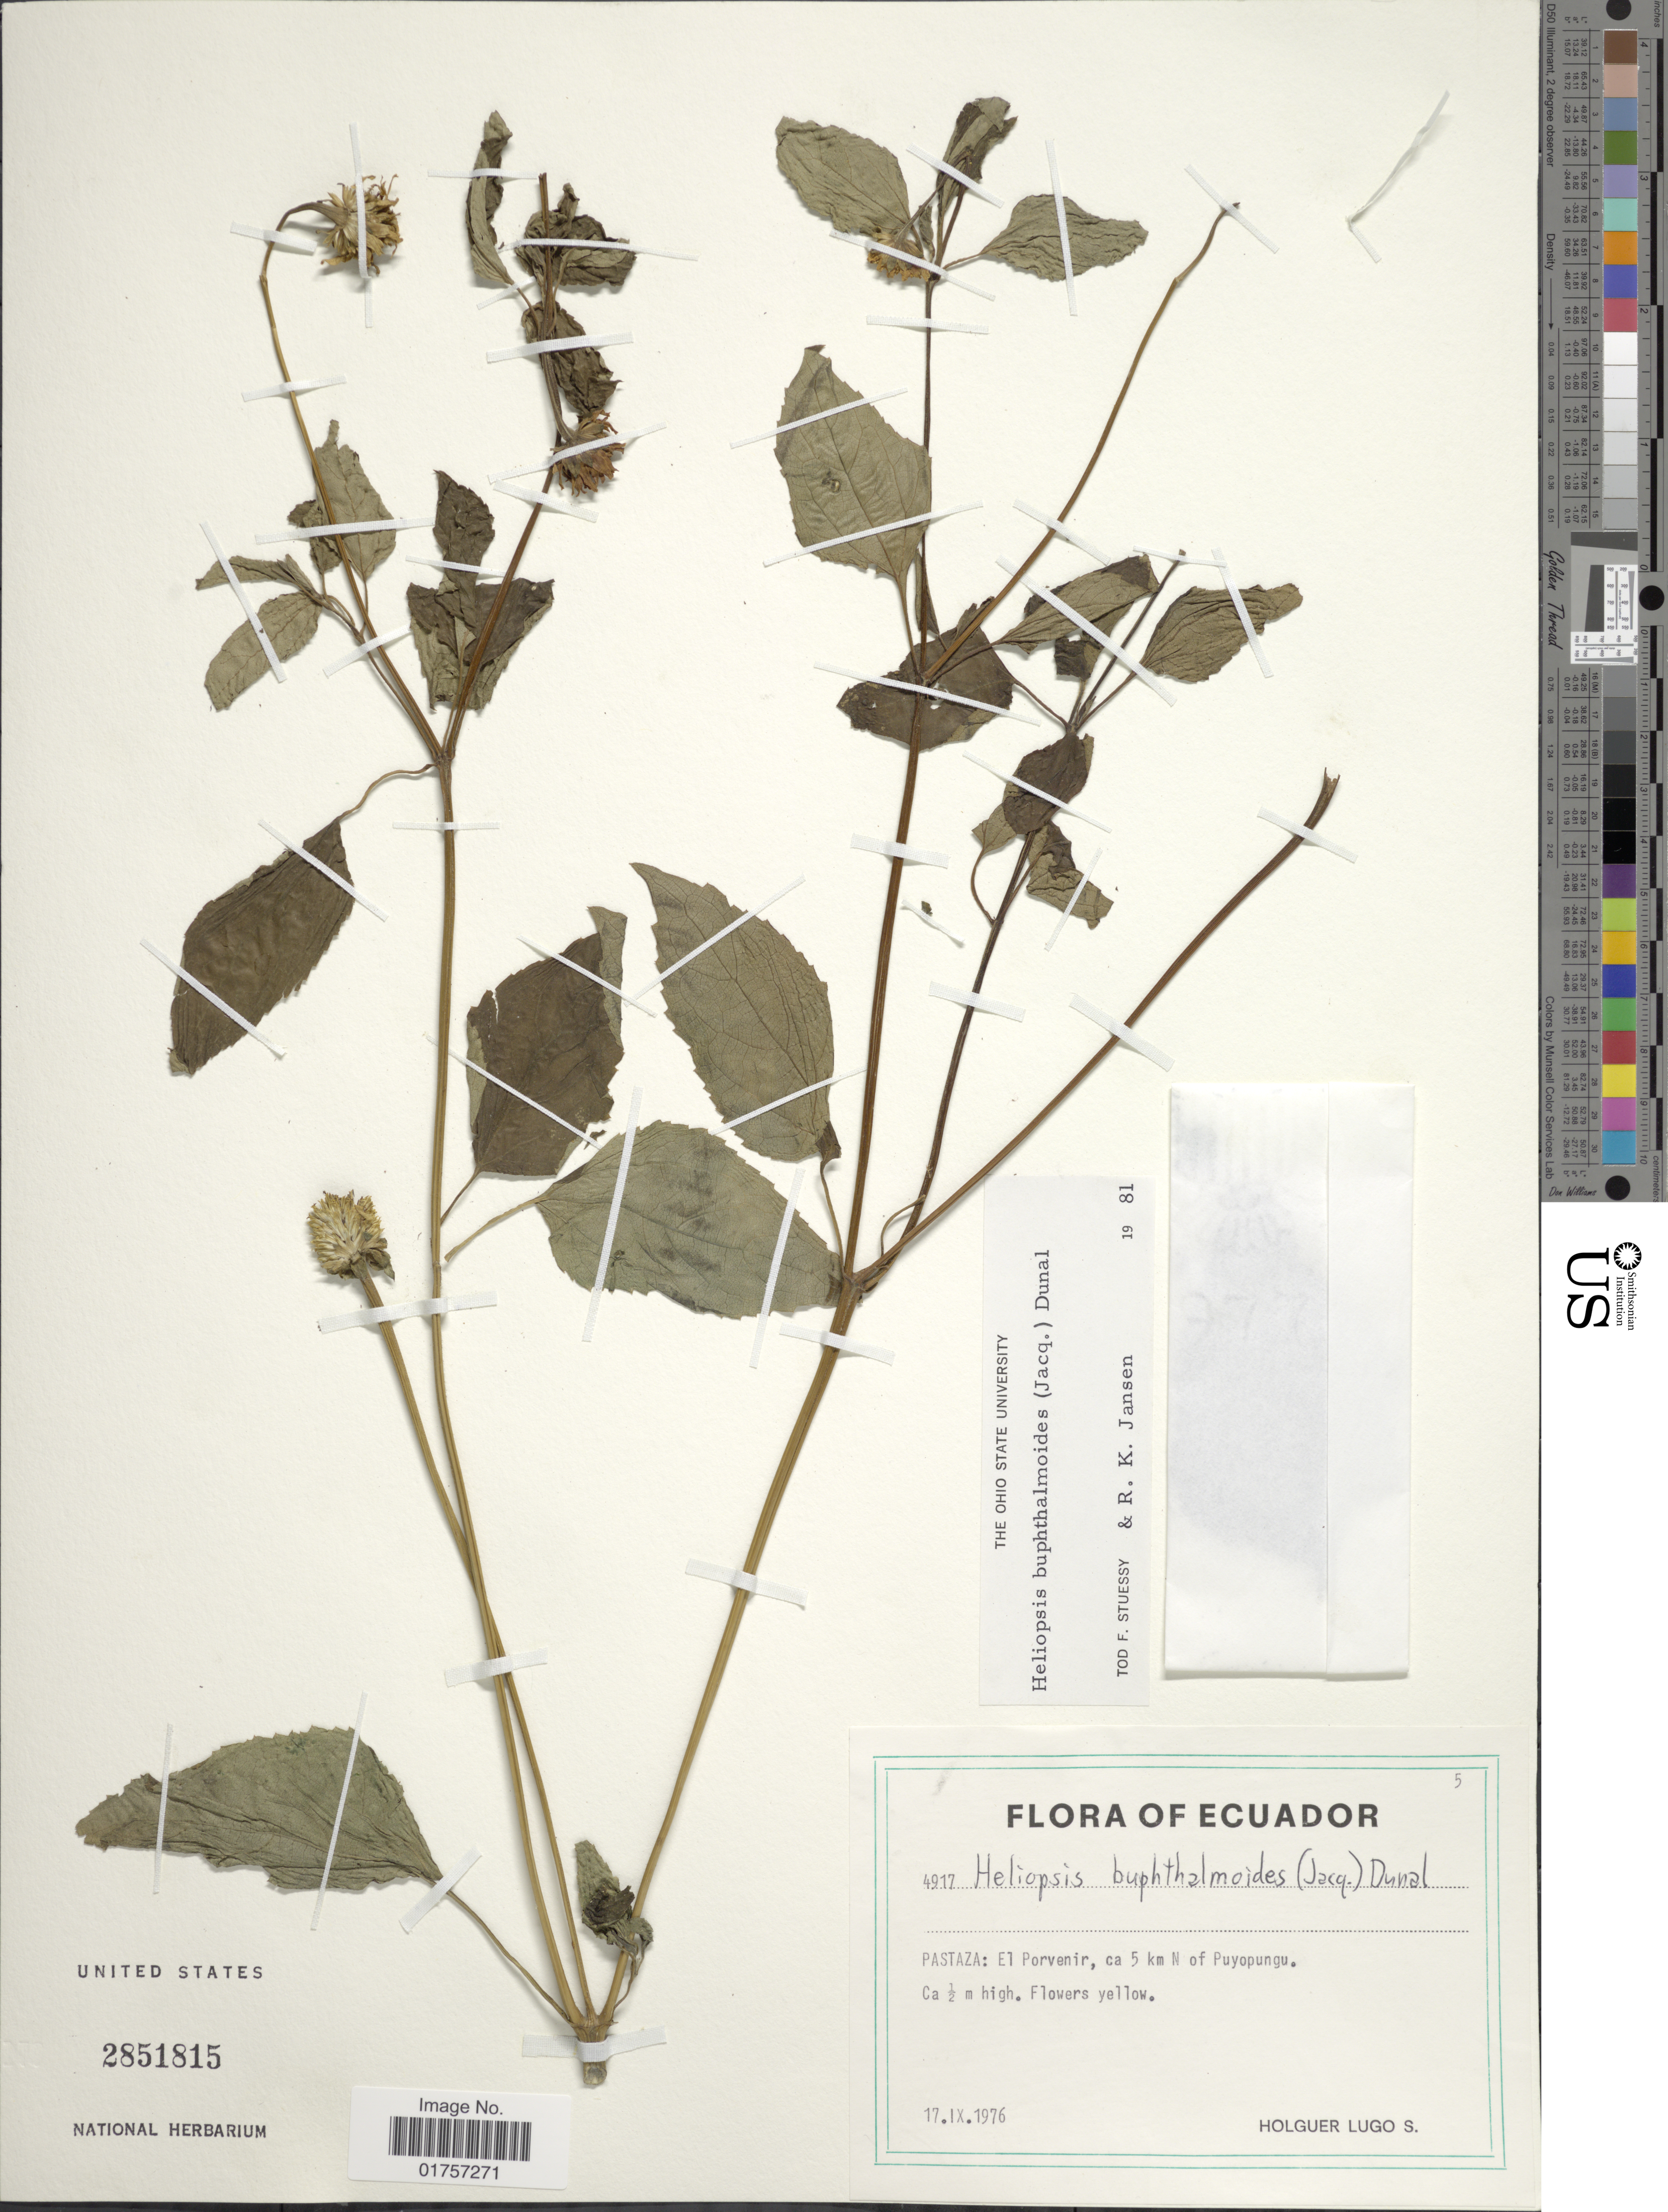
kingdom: Plantae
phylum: Tracheophyta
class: Magnoliopsida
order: Asterales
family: Asteraceae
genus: Heliopsis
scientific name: Heliopsis buphthalmoides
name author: (Jacq.) Dunal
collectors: H. Lugo S.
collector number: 4917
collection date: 1976-09-17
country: Ecuador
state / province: Pastaza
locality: El Porvenir, ca 5 km N of Puyopungu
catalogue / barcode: US 2851815